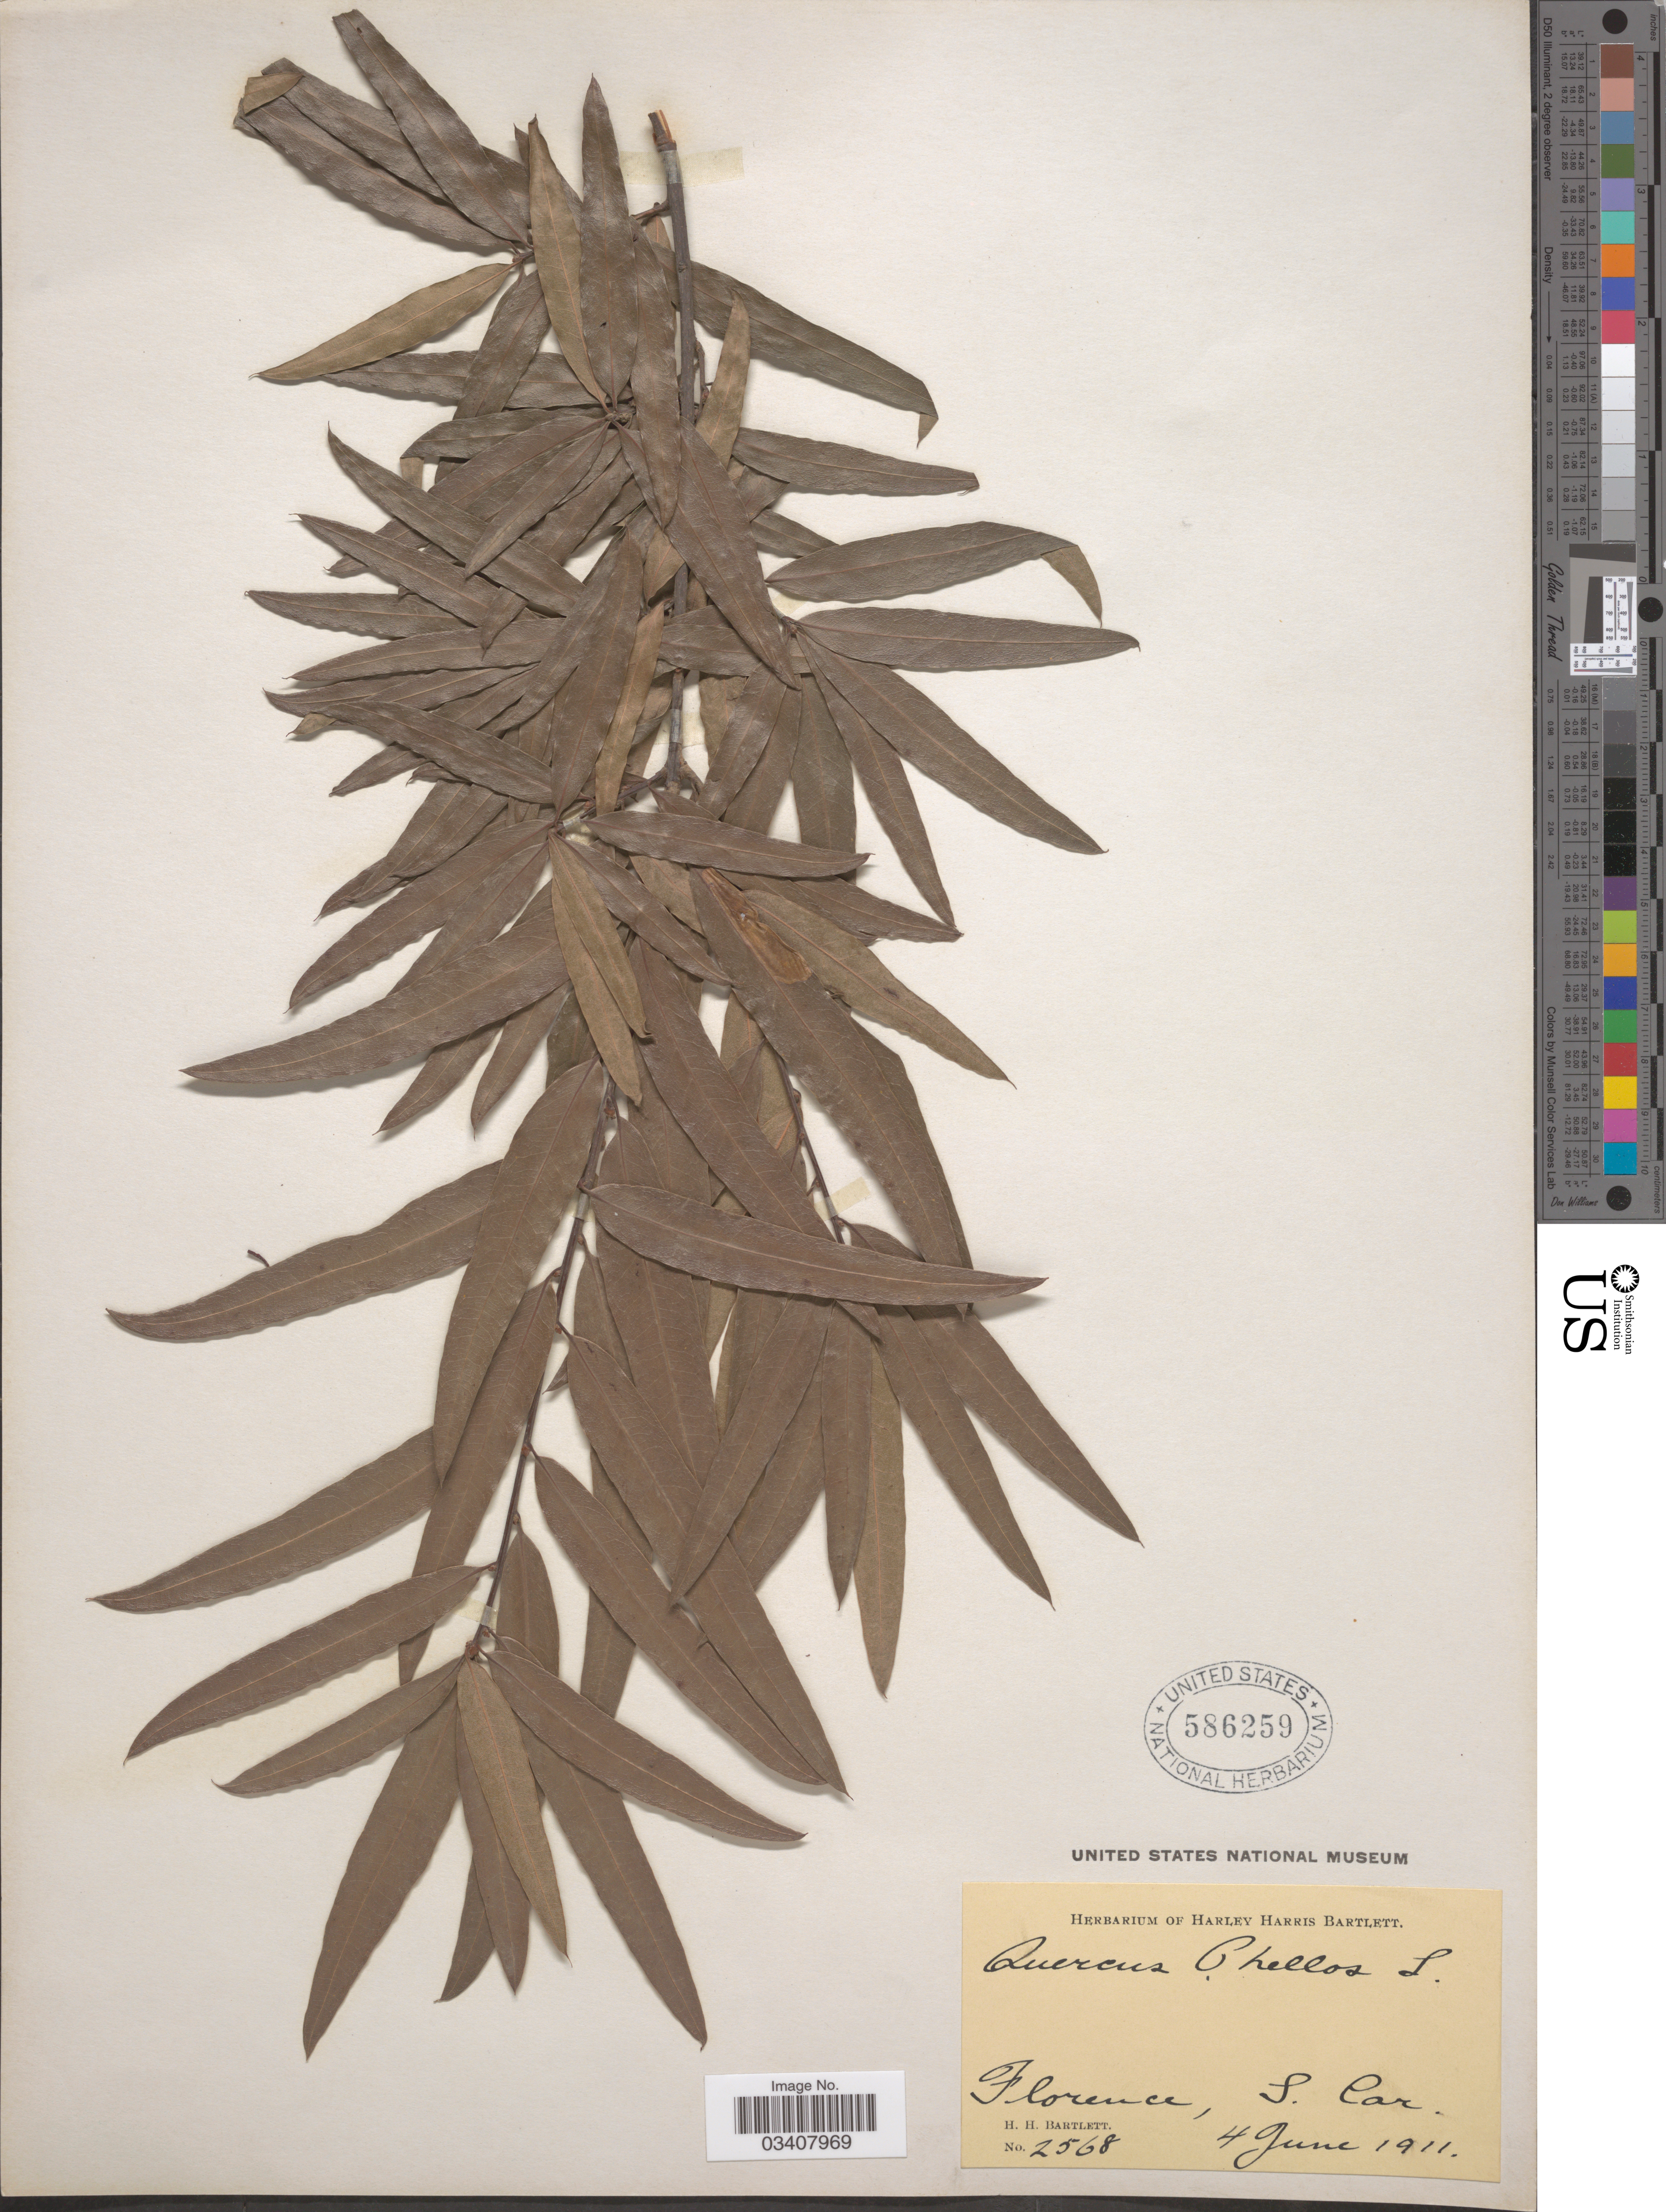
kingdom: Plantae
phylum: Tracheophyta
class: Magnoliopsida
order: Fagales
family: Fagaceae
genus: Quercus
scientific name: Quercus phellos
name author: L.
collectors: H. H. Bartlett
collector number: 2568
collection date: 1911-06-04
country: United States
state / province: South Carolina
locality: Florence.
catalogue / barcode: US 586259